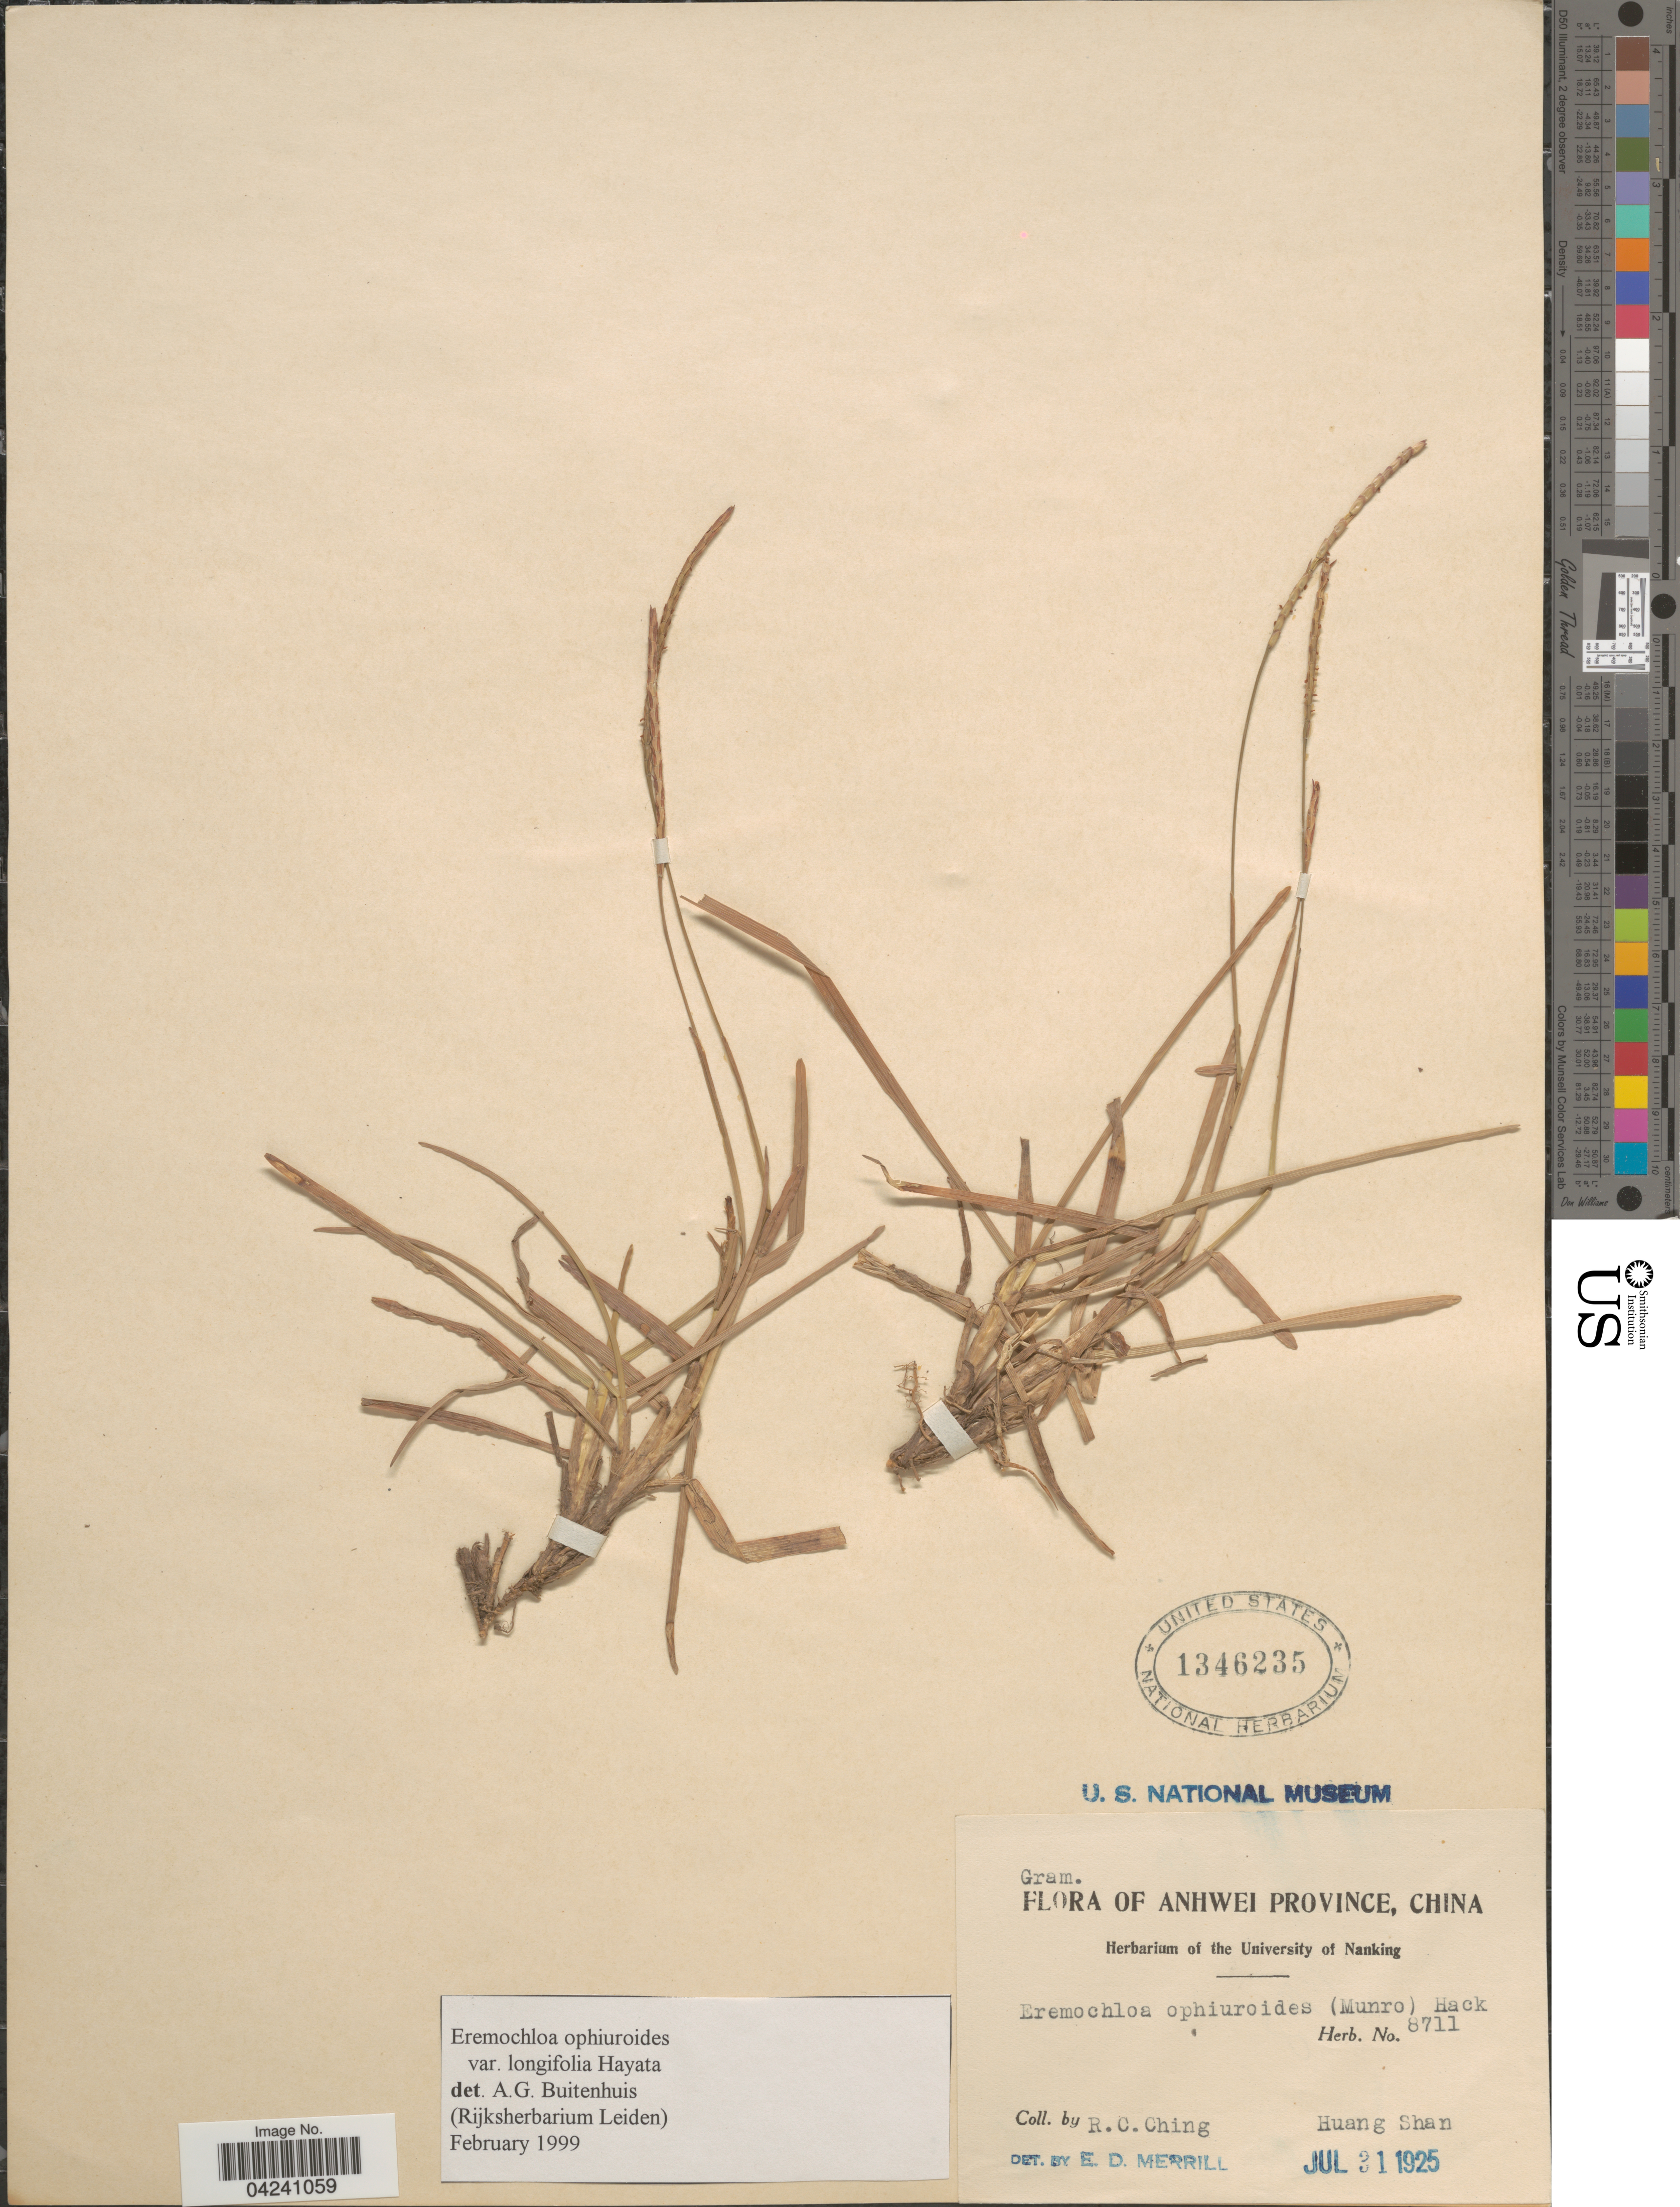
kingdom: Plantae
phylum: Tracheophyta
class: Liliopsida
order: Poales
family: Poaceae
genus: Eremochloa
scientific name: Eremochloa ophiuroides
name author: (Munro) Hack.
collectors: R. C. Ching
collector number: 8711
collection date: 1925-07-31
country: China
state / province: Anhui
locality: Anhwei Province. Huang Shan.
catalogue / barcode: US 1346235